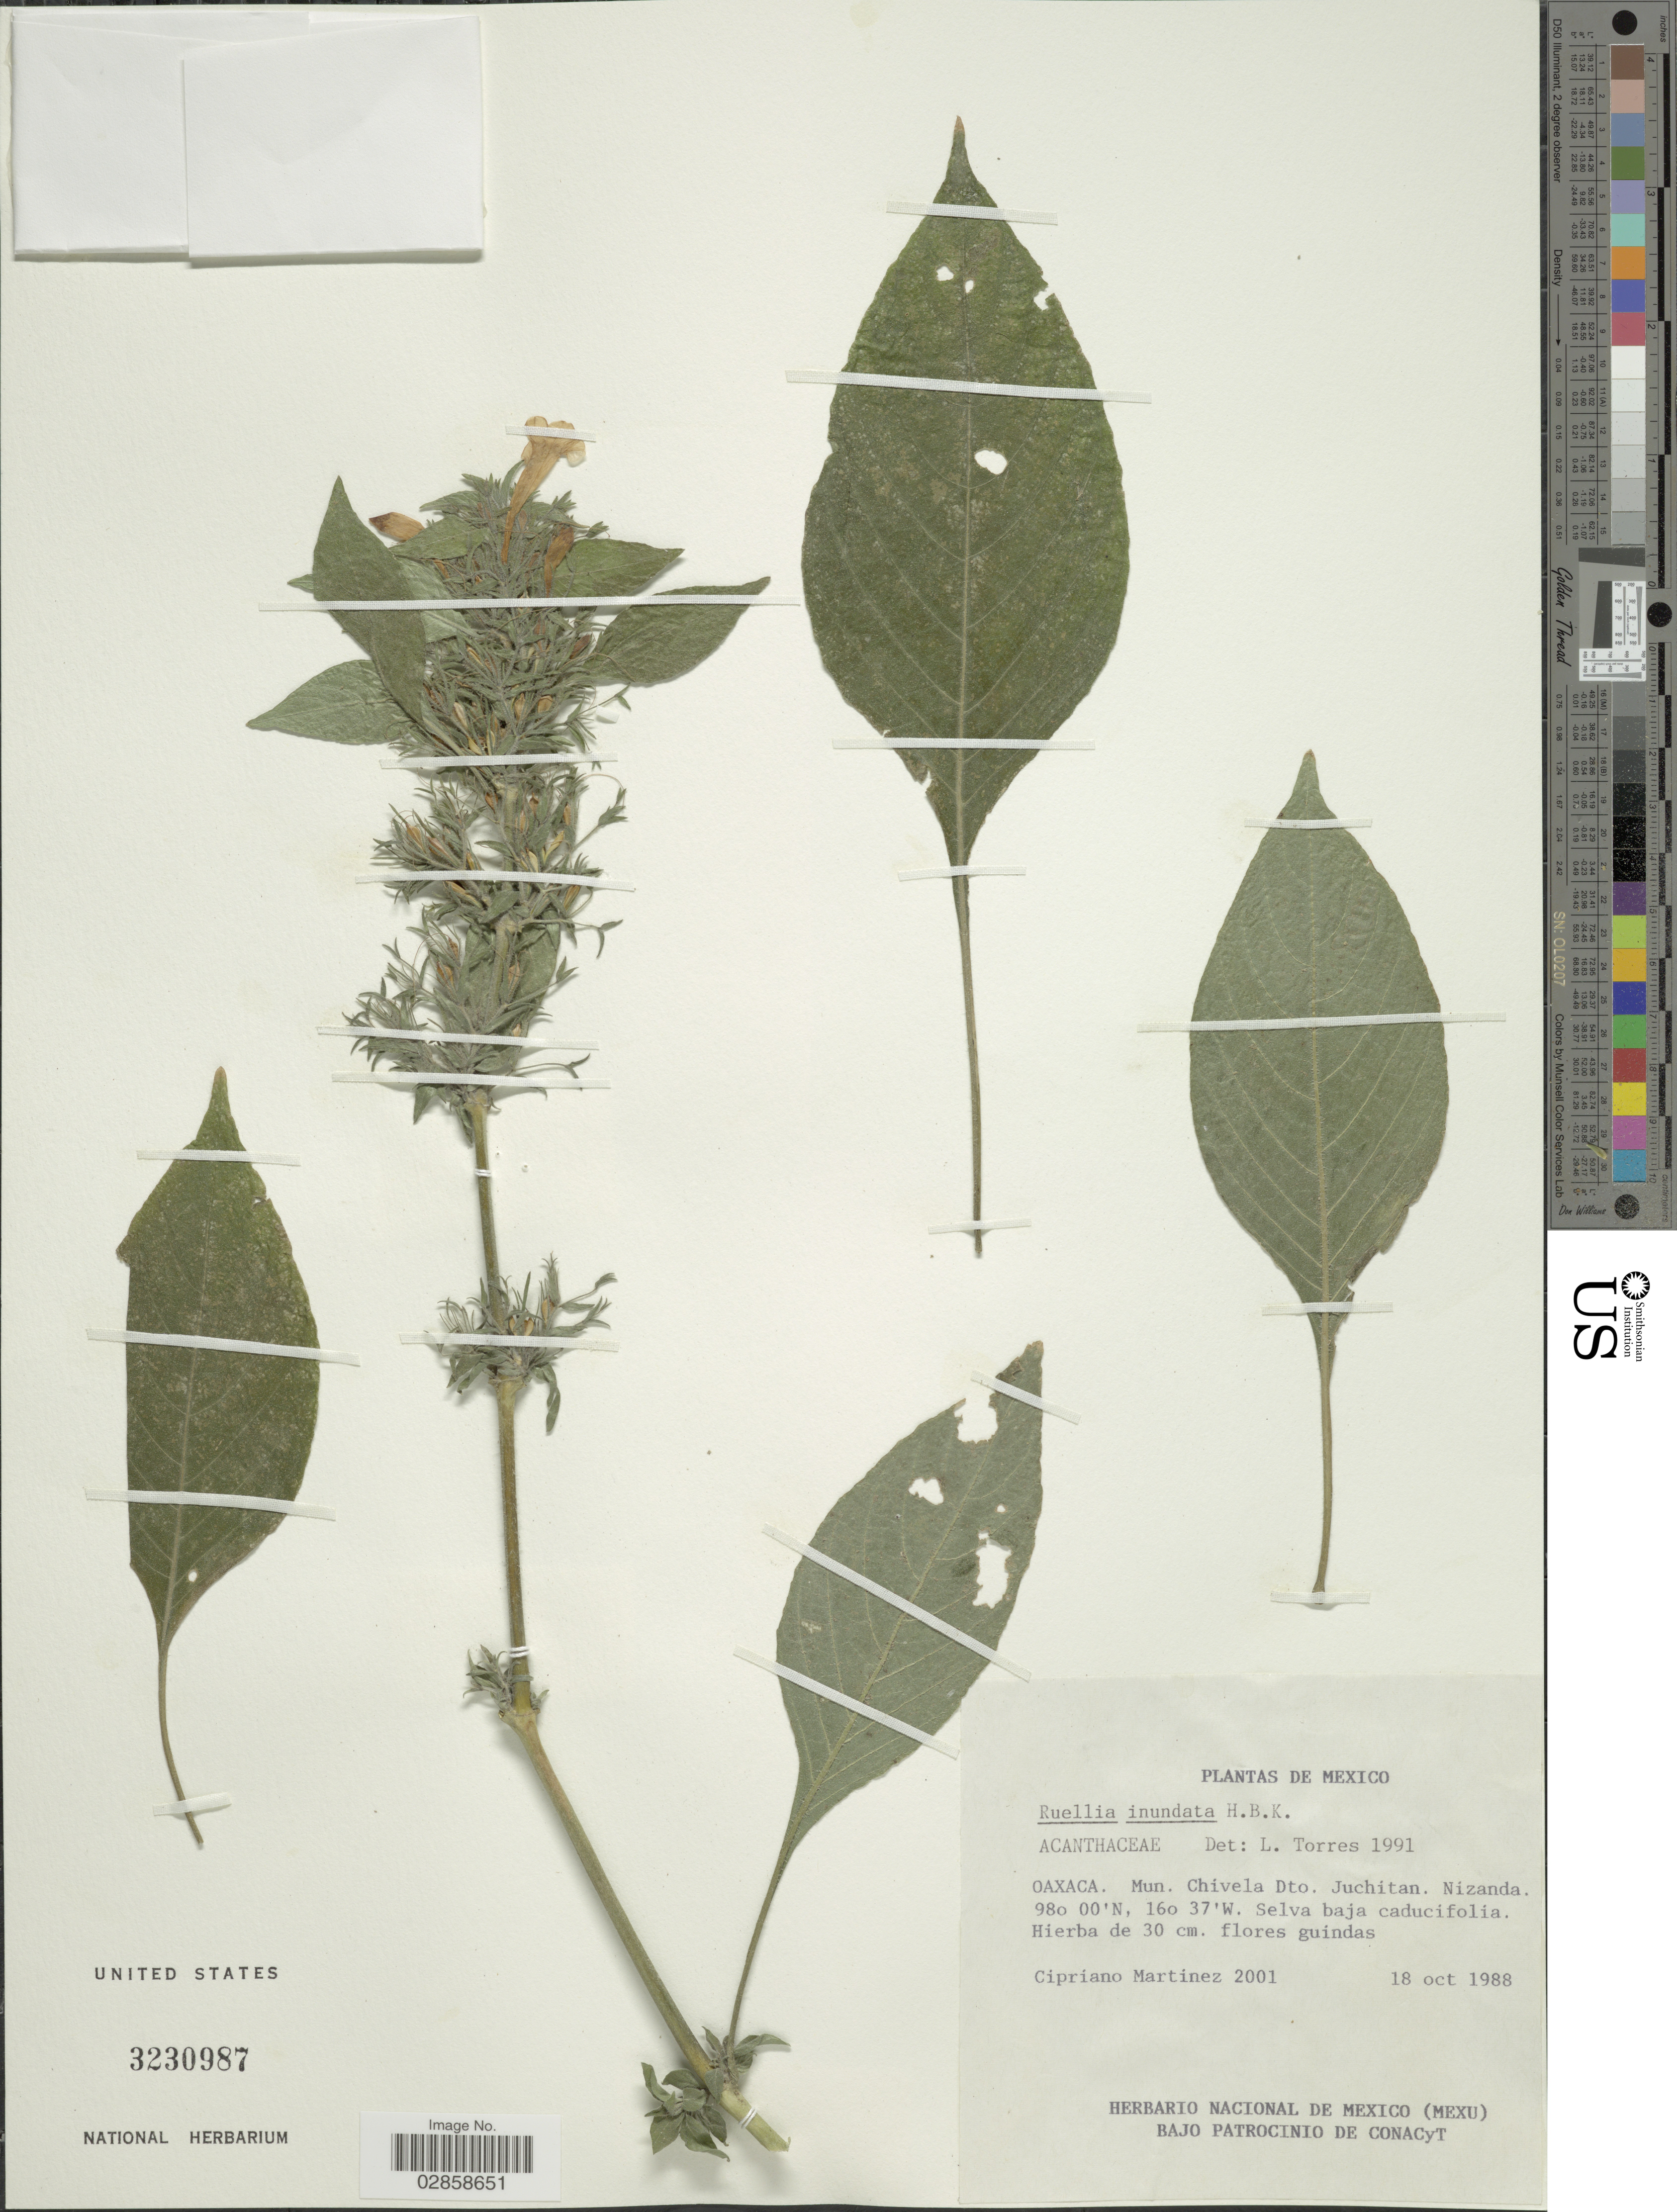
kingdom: Plantae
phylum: Tracheophyta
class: Magnoliopsida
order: Lamiales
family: Acanthaceae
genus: Ruellia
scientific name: Ruellia inundata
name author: Kunth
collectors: C. Martínez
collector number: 2001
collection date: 1988-10-18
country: Mexico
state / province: Oaxaca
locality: Mun. Chivela Dto. Juchitan. Nizanda.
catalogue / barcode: US 3230987